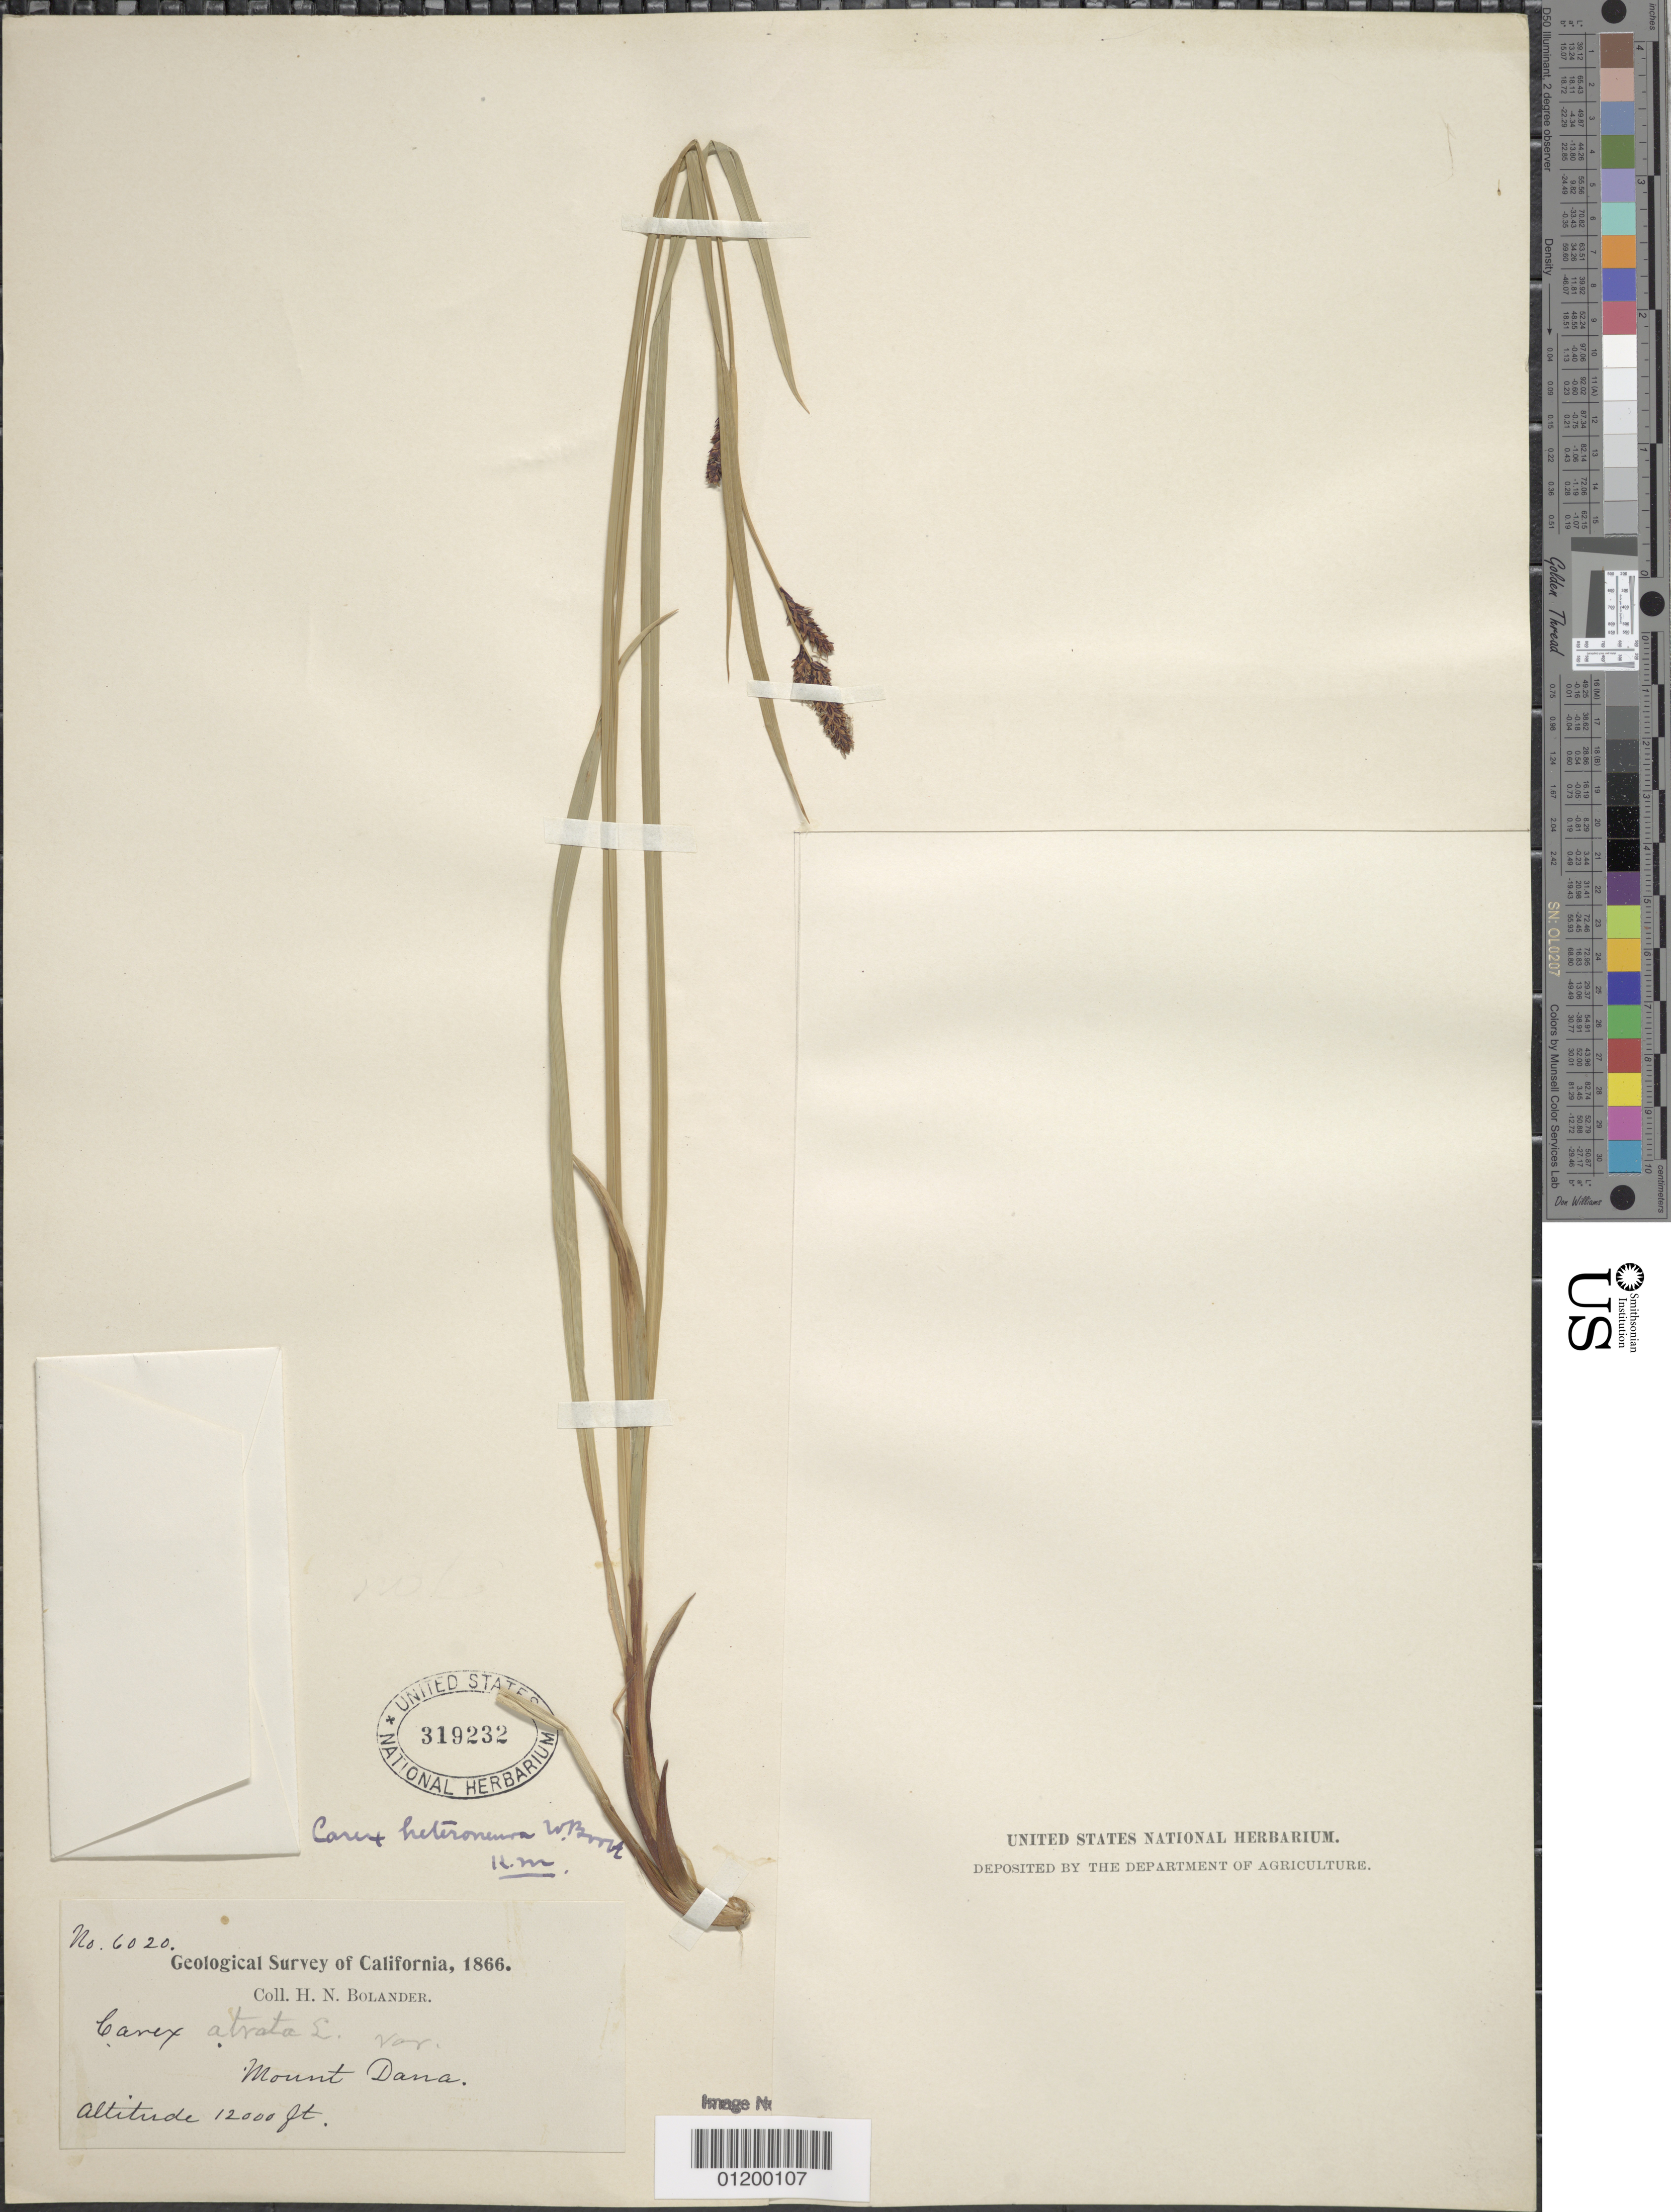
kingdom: Plantae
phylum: Tracheophyta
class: Liliopsida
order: Poales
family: Cyperaceae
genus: Carex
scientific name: Carex heteroneura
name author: S. Watson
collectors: H. Bolander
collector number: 6020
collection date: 1866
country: United States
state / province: California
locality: Mount Dana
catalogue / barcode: US 319232